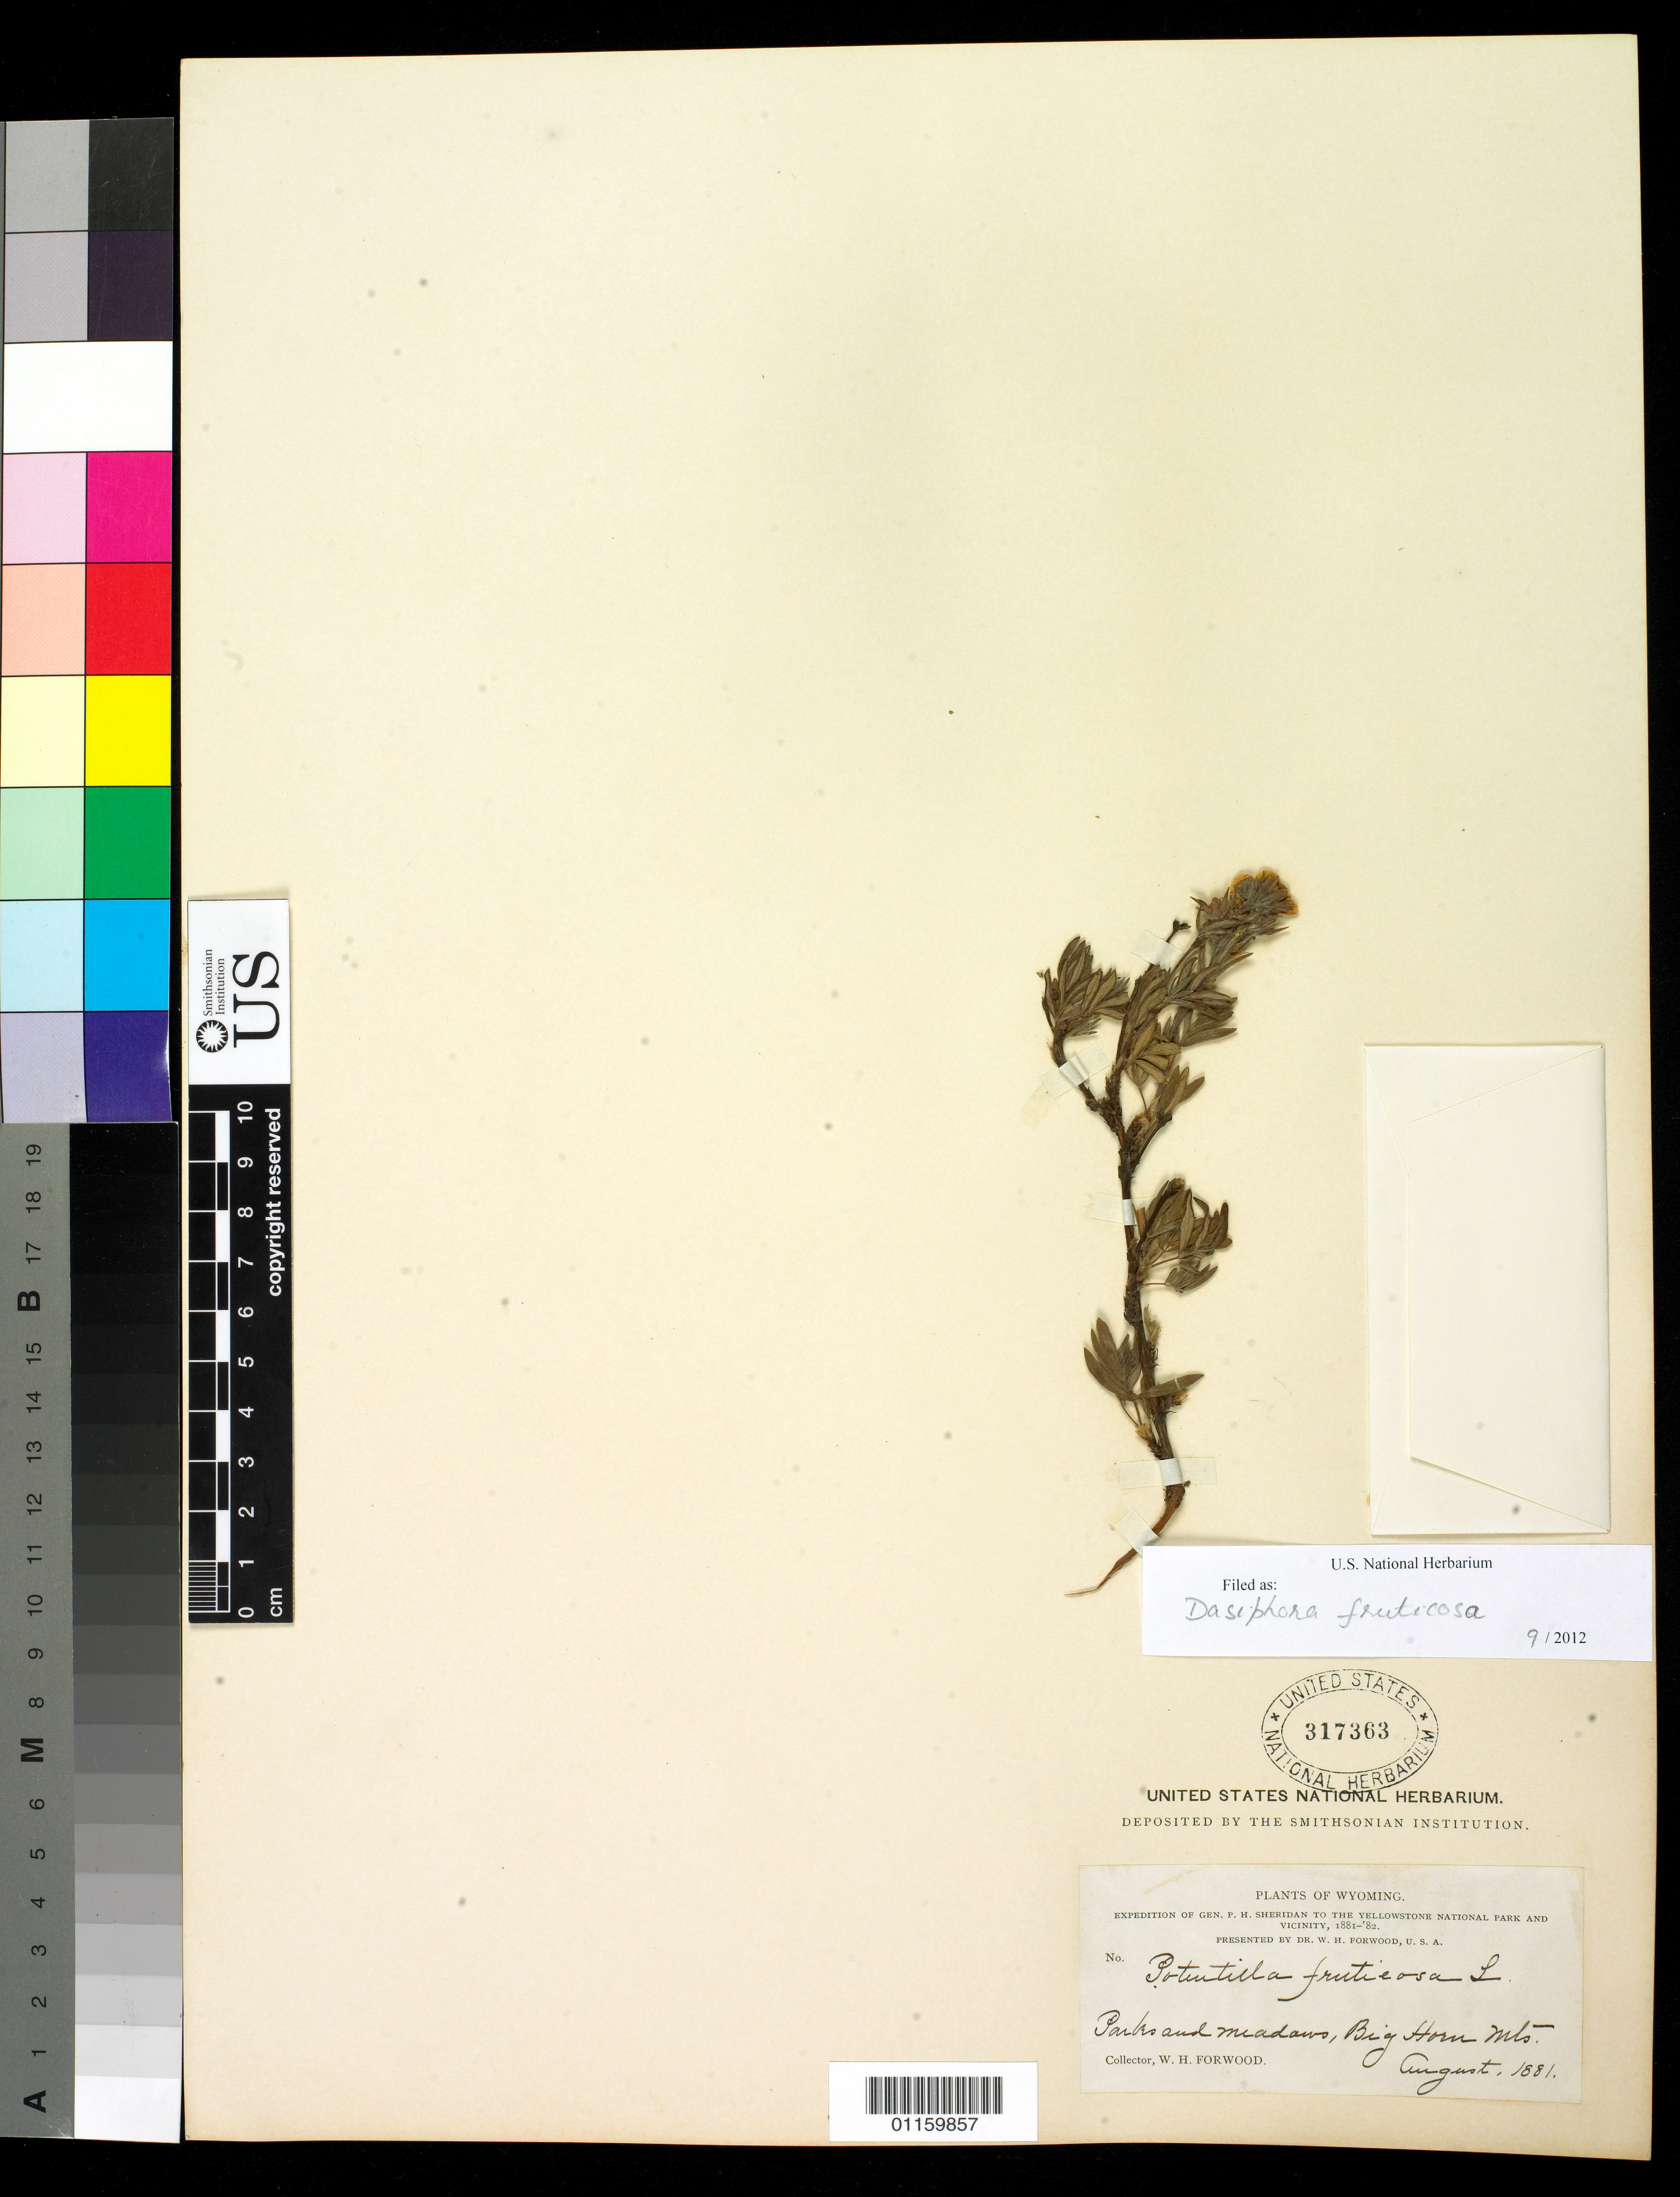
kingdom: Plantae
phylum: Tracheophyta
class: Magnoliopsida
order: Rosales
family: Rosaceae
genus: Dasiphora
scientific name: Dasiphora fruticosa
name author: (L.) Rydb.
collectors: W. Forwood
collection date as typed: Aug 1881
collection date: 1881-08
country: United States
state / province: Colorado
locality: Big Horn Mts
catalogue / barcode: US 317363